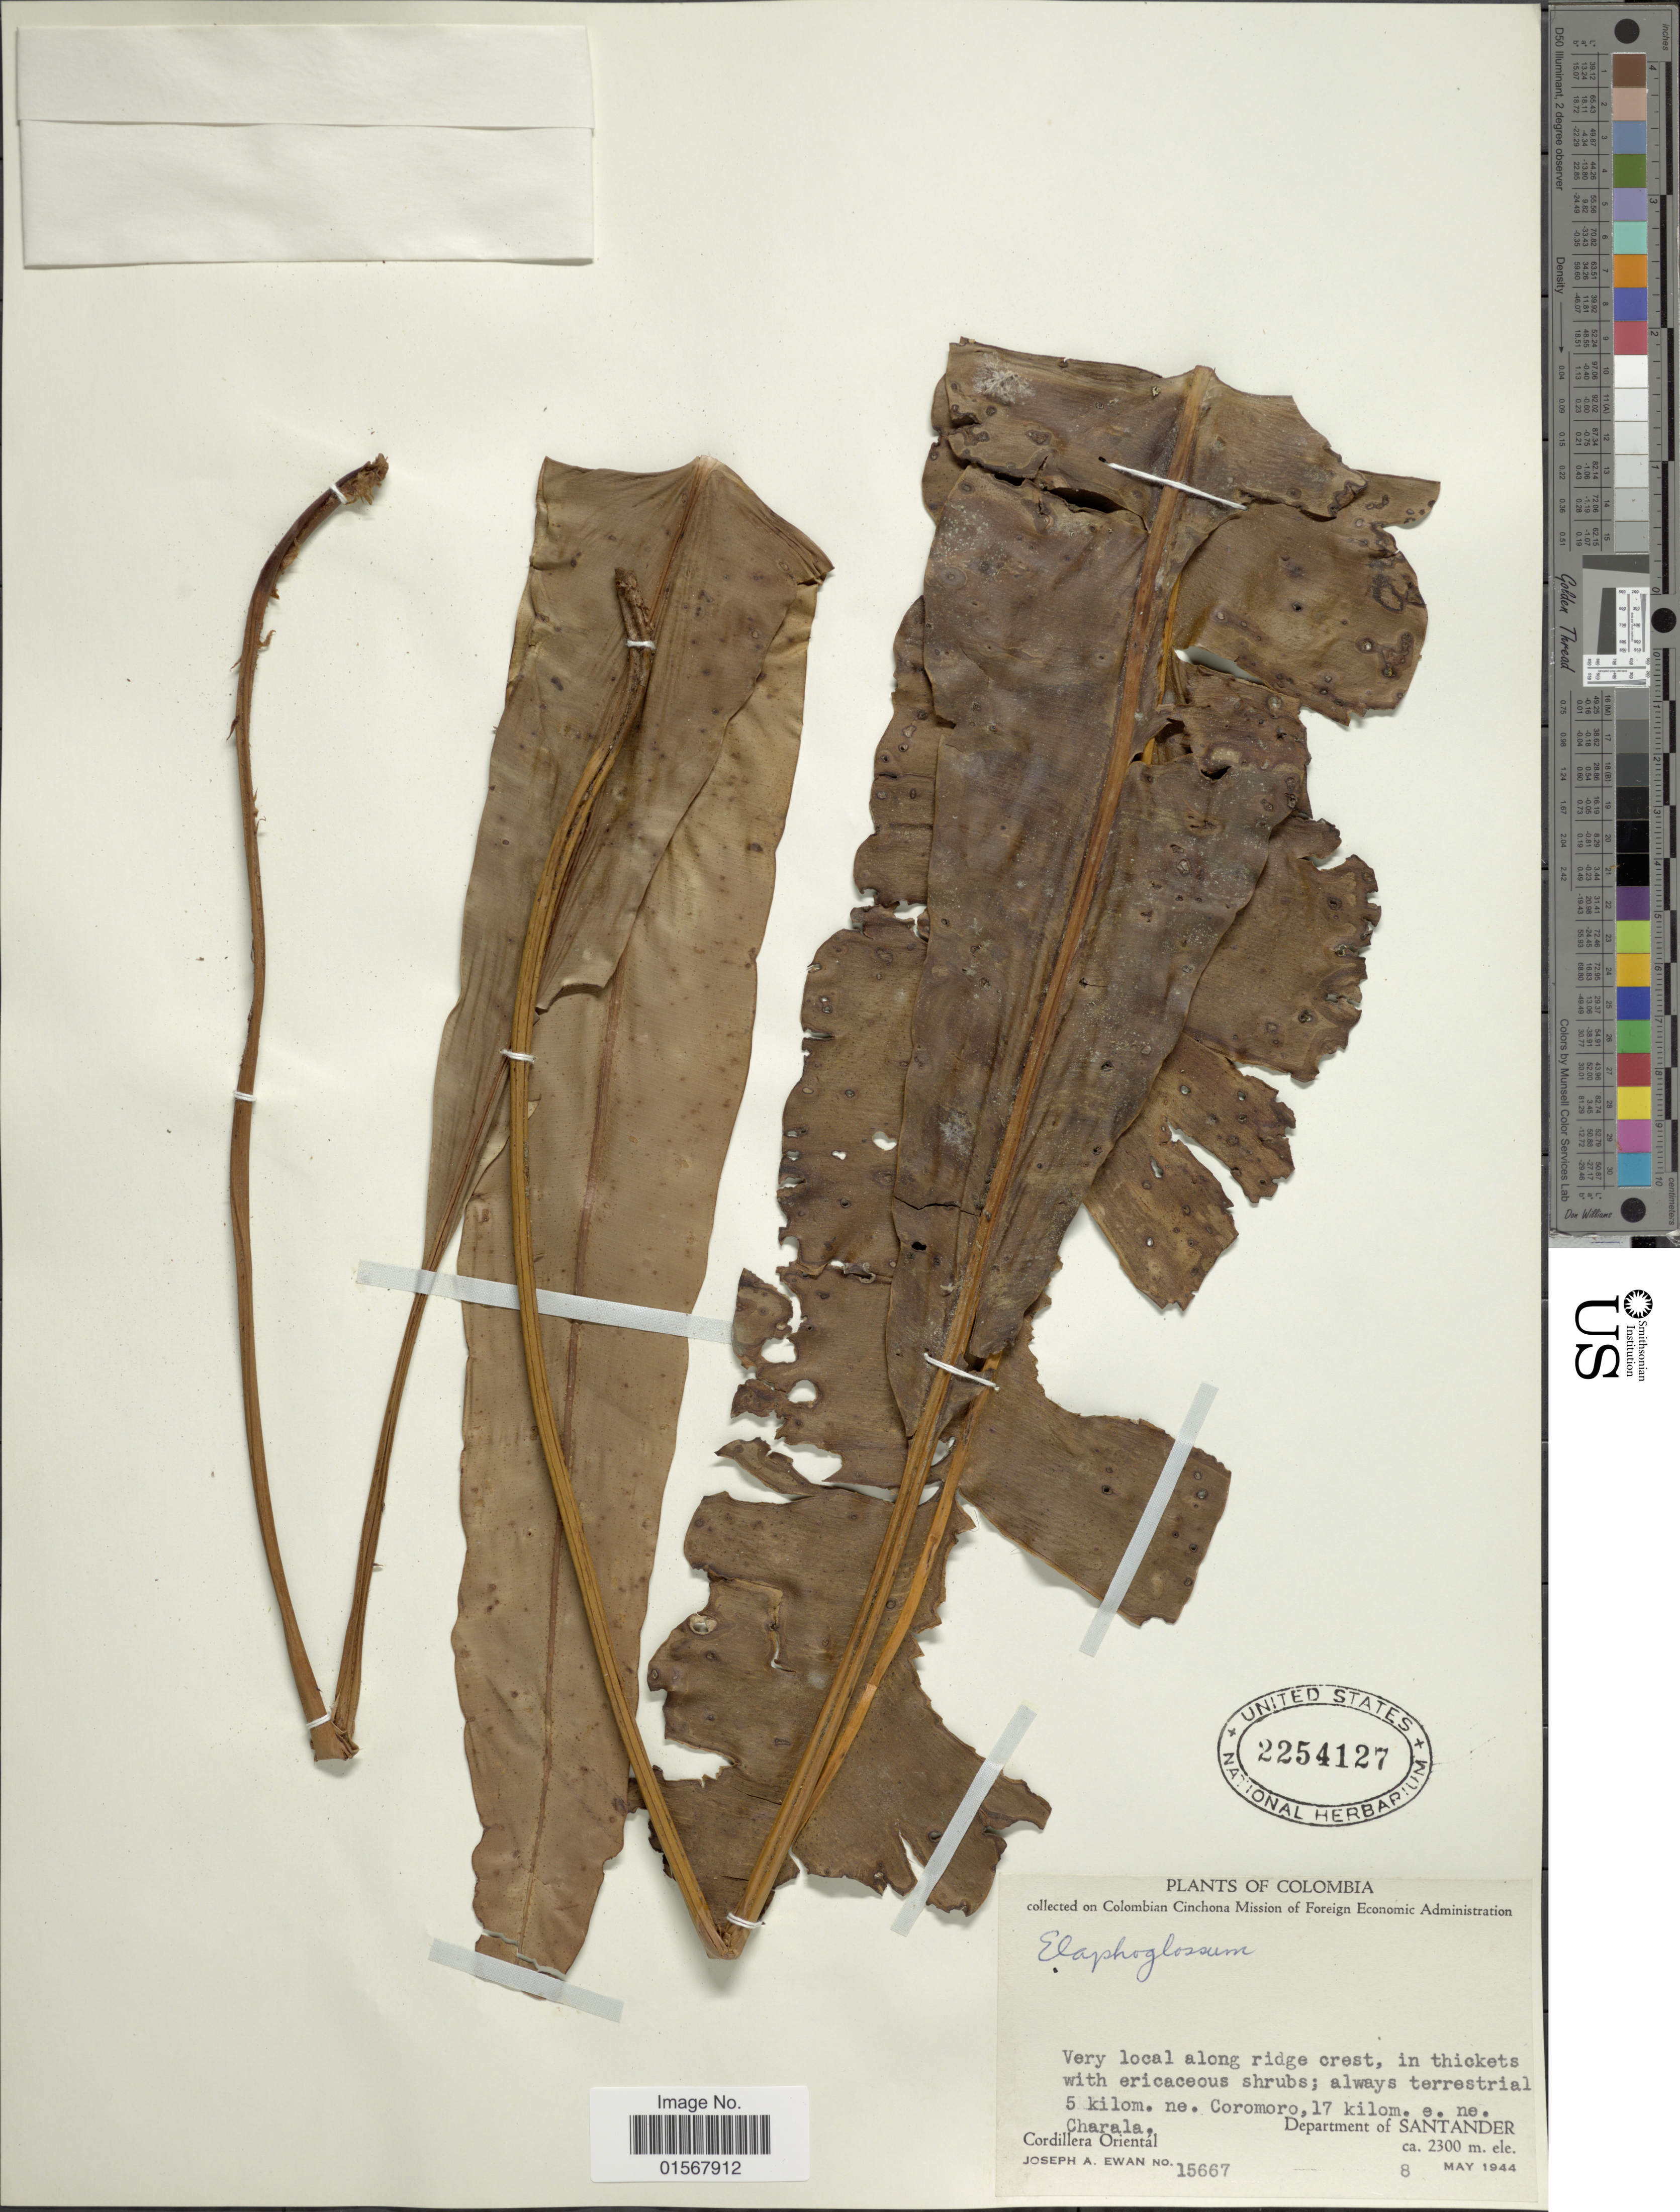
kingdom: Plantae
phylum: Tracheophyta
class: Polypodiopsida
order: Polypodiales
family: Dryopteridaceae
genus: Elaphoglossum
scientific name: Elaphoglossum sp.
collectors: J. A. Ewan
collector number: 15667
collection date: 1944-05-08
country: Colombia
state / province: Norte de Santander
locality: Department of Santander, 5 kilom. ne. Coromoro, 17 kilom. e. ne, Charala, Cordillera Oriental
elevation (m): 2300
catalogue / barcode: US 2254127